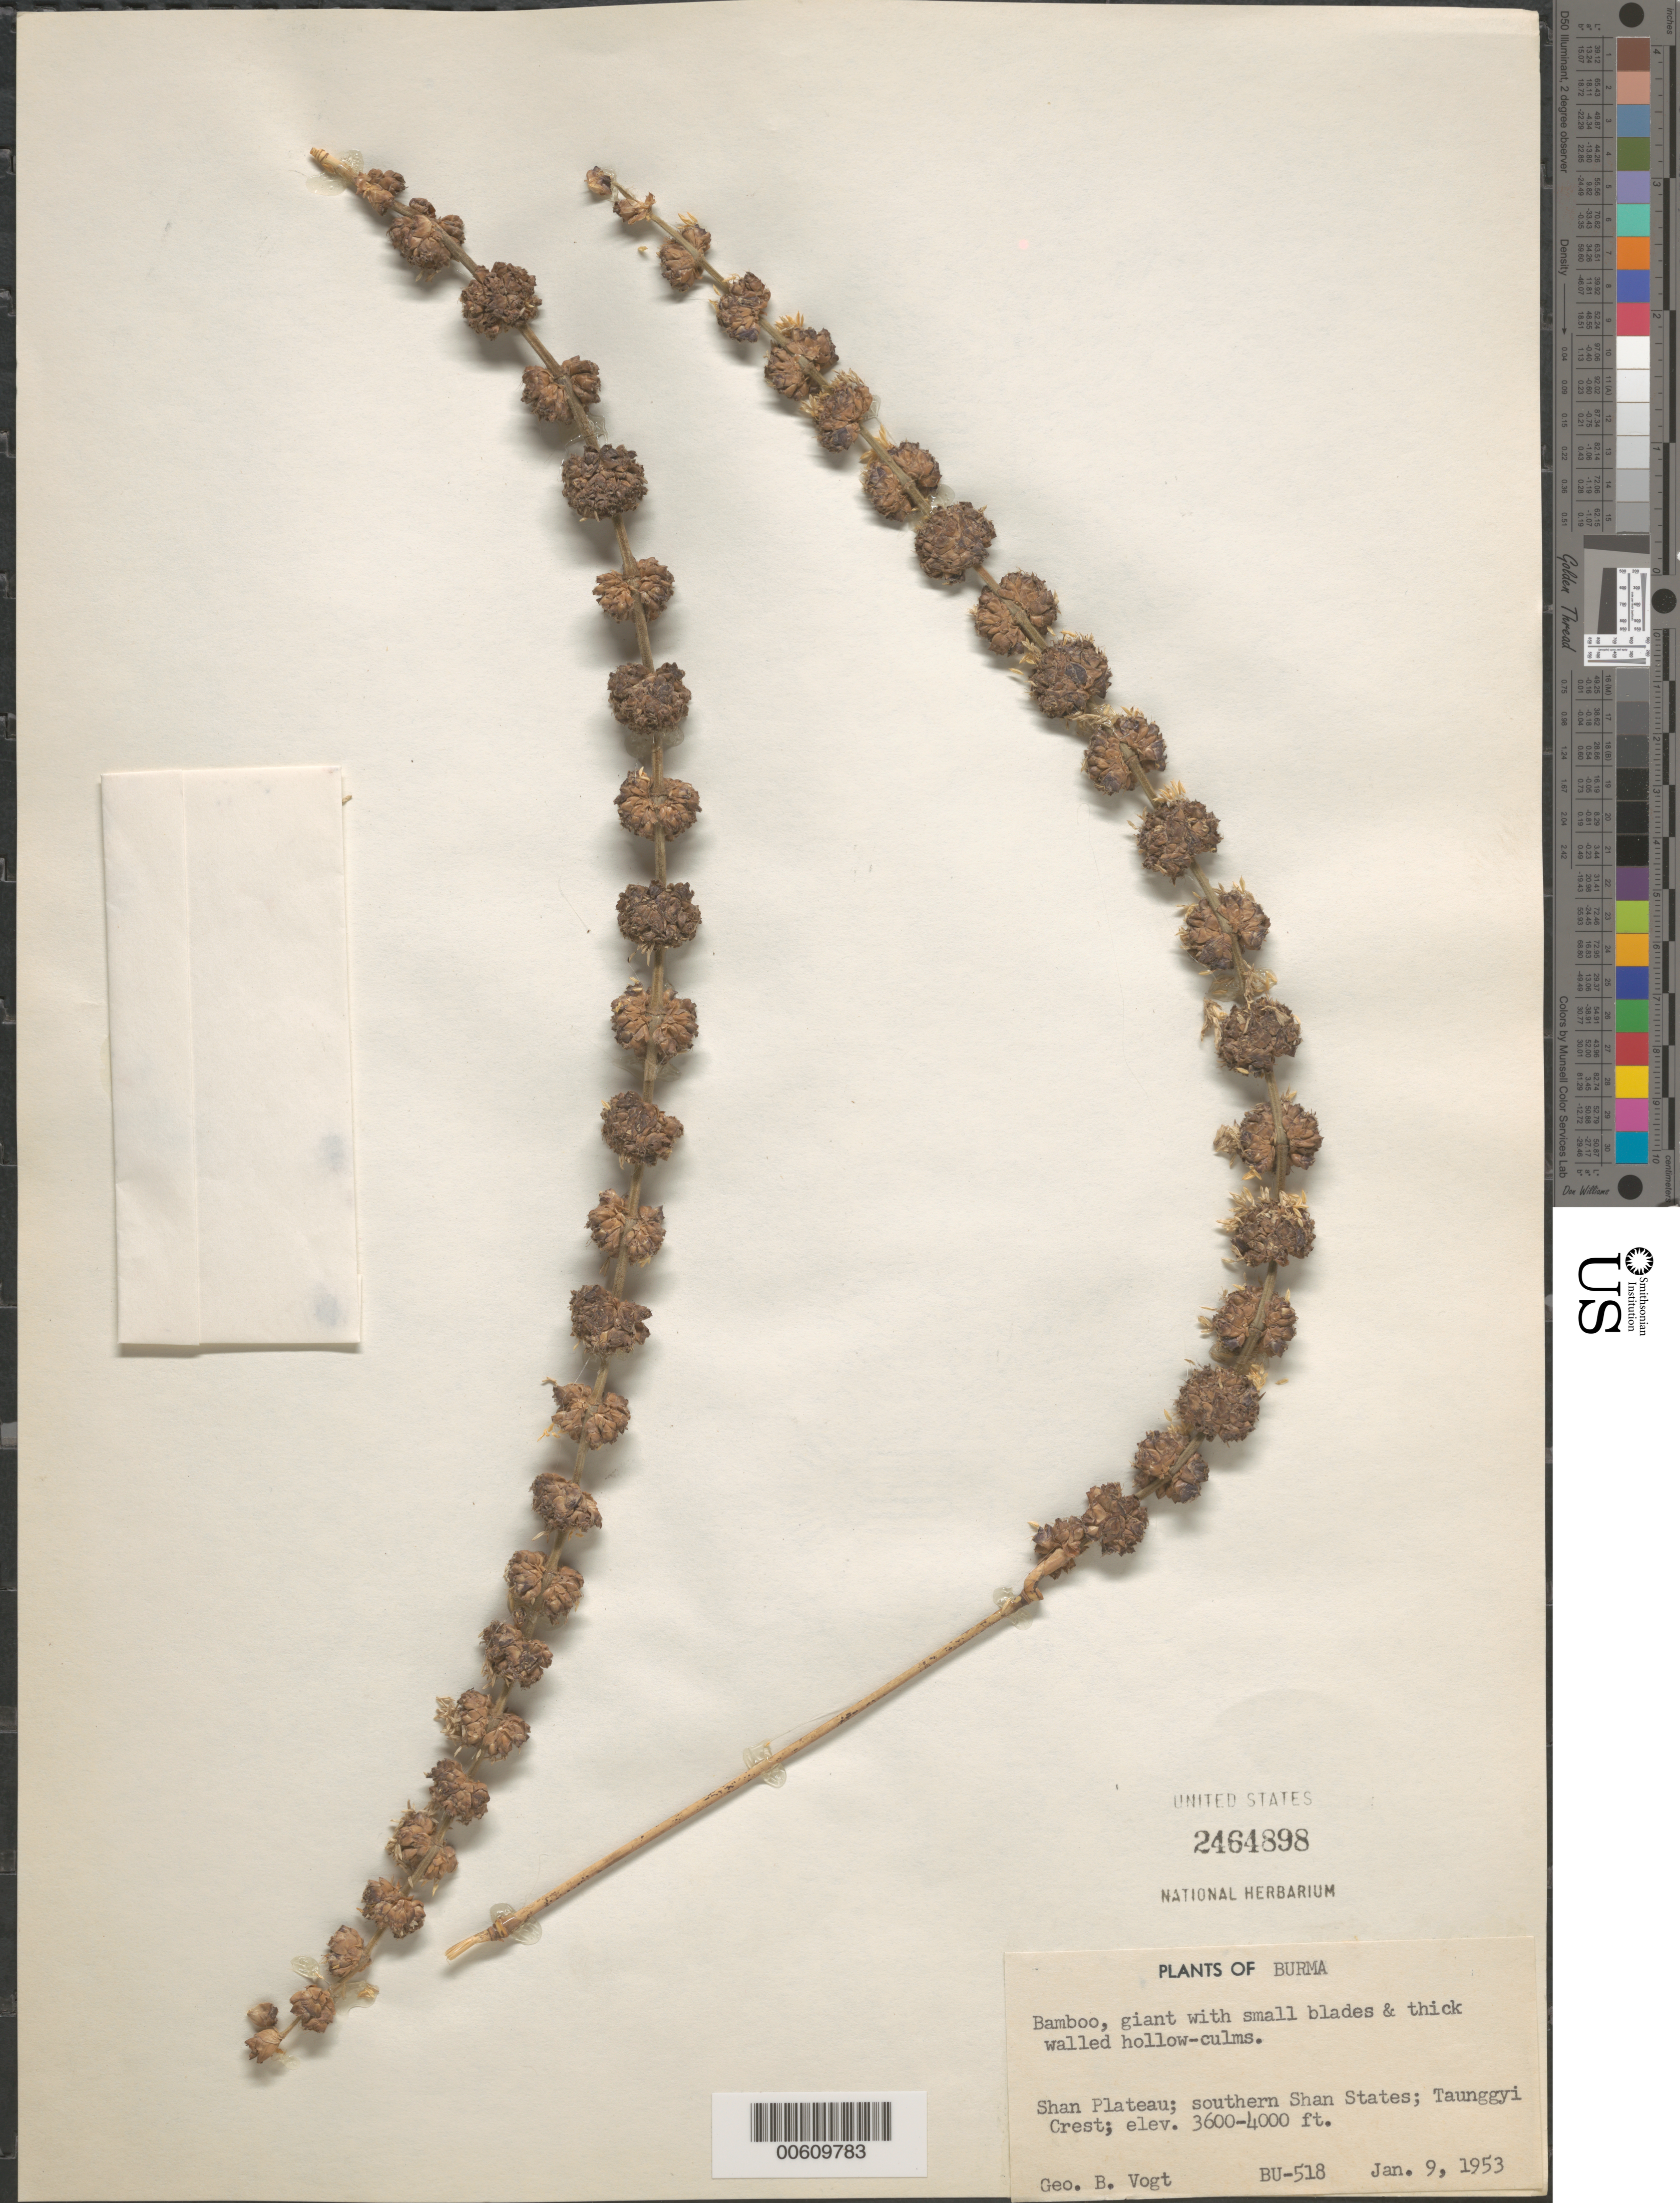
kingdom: Plantae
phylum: Tracheophyta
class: Liliopsida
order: Poales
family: Poaceae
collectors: G. Vogt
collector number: BU-518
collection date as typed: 09 Jan 1953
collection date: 1953-01-09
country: Myanmar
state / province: Shan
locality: Shan Plateau, Taunggyi Crest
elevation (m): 1097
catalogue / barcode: US 2464898